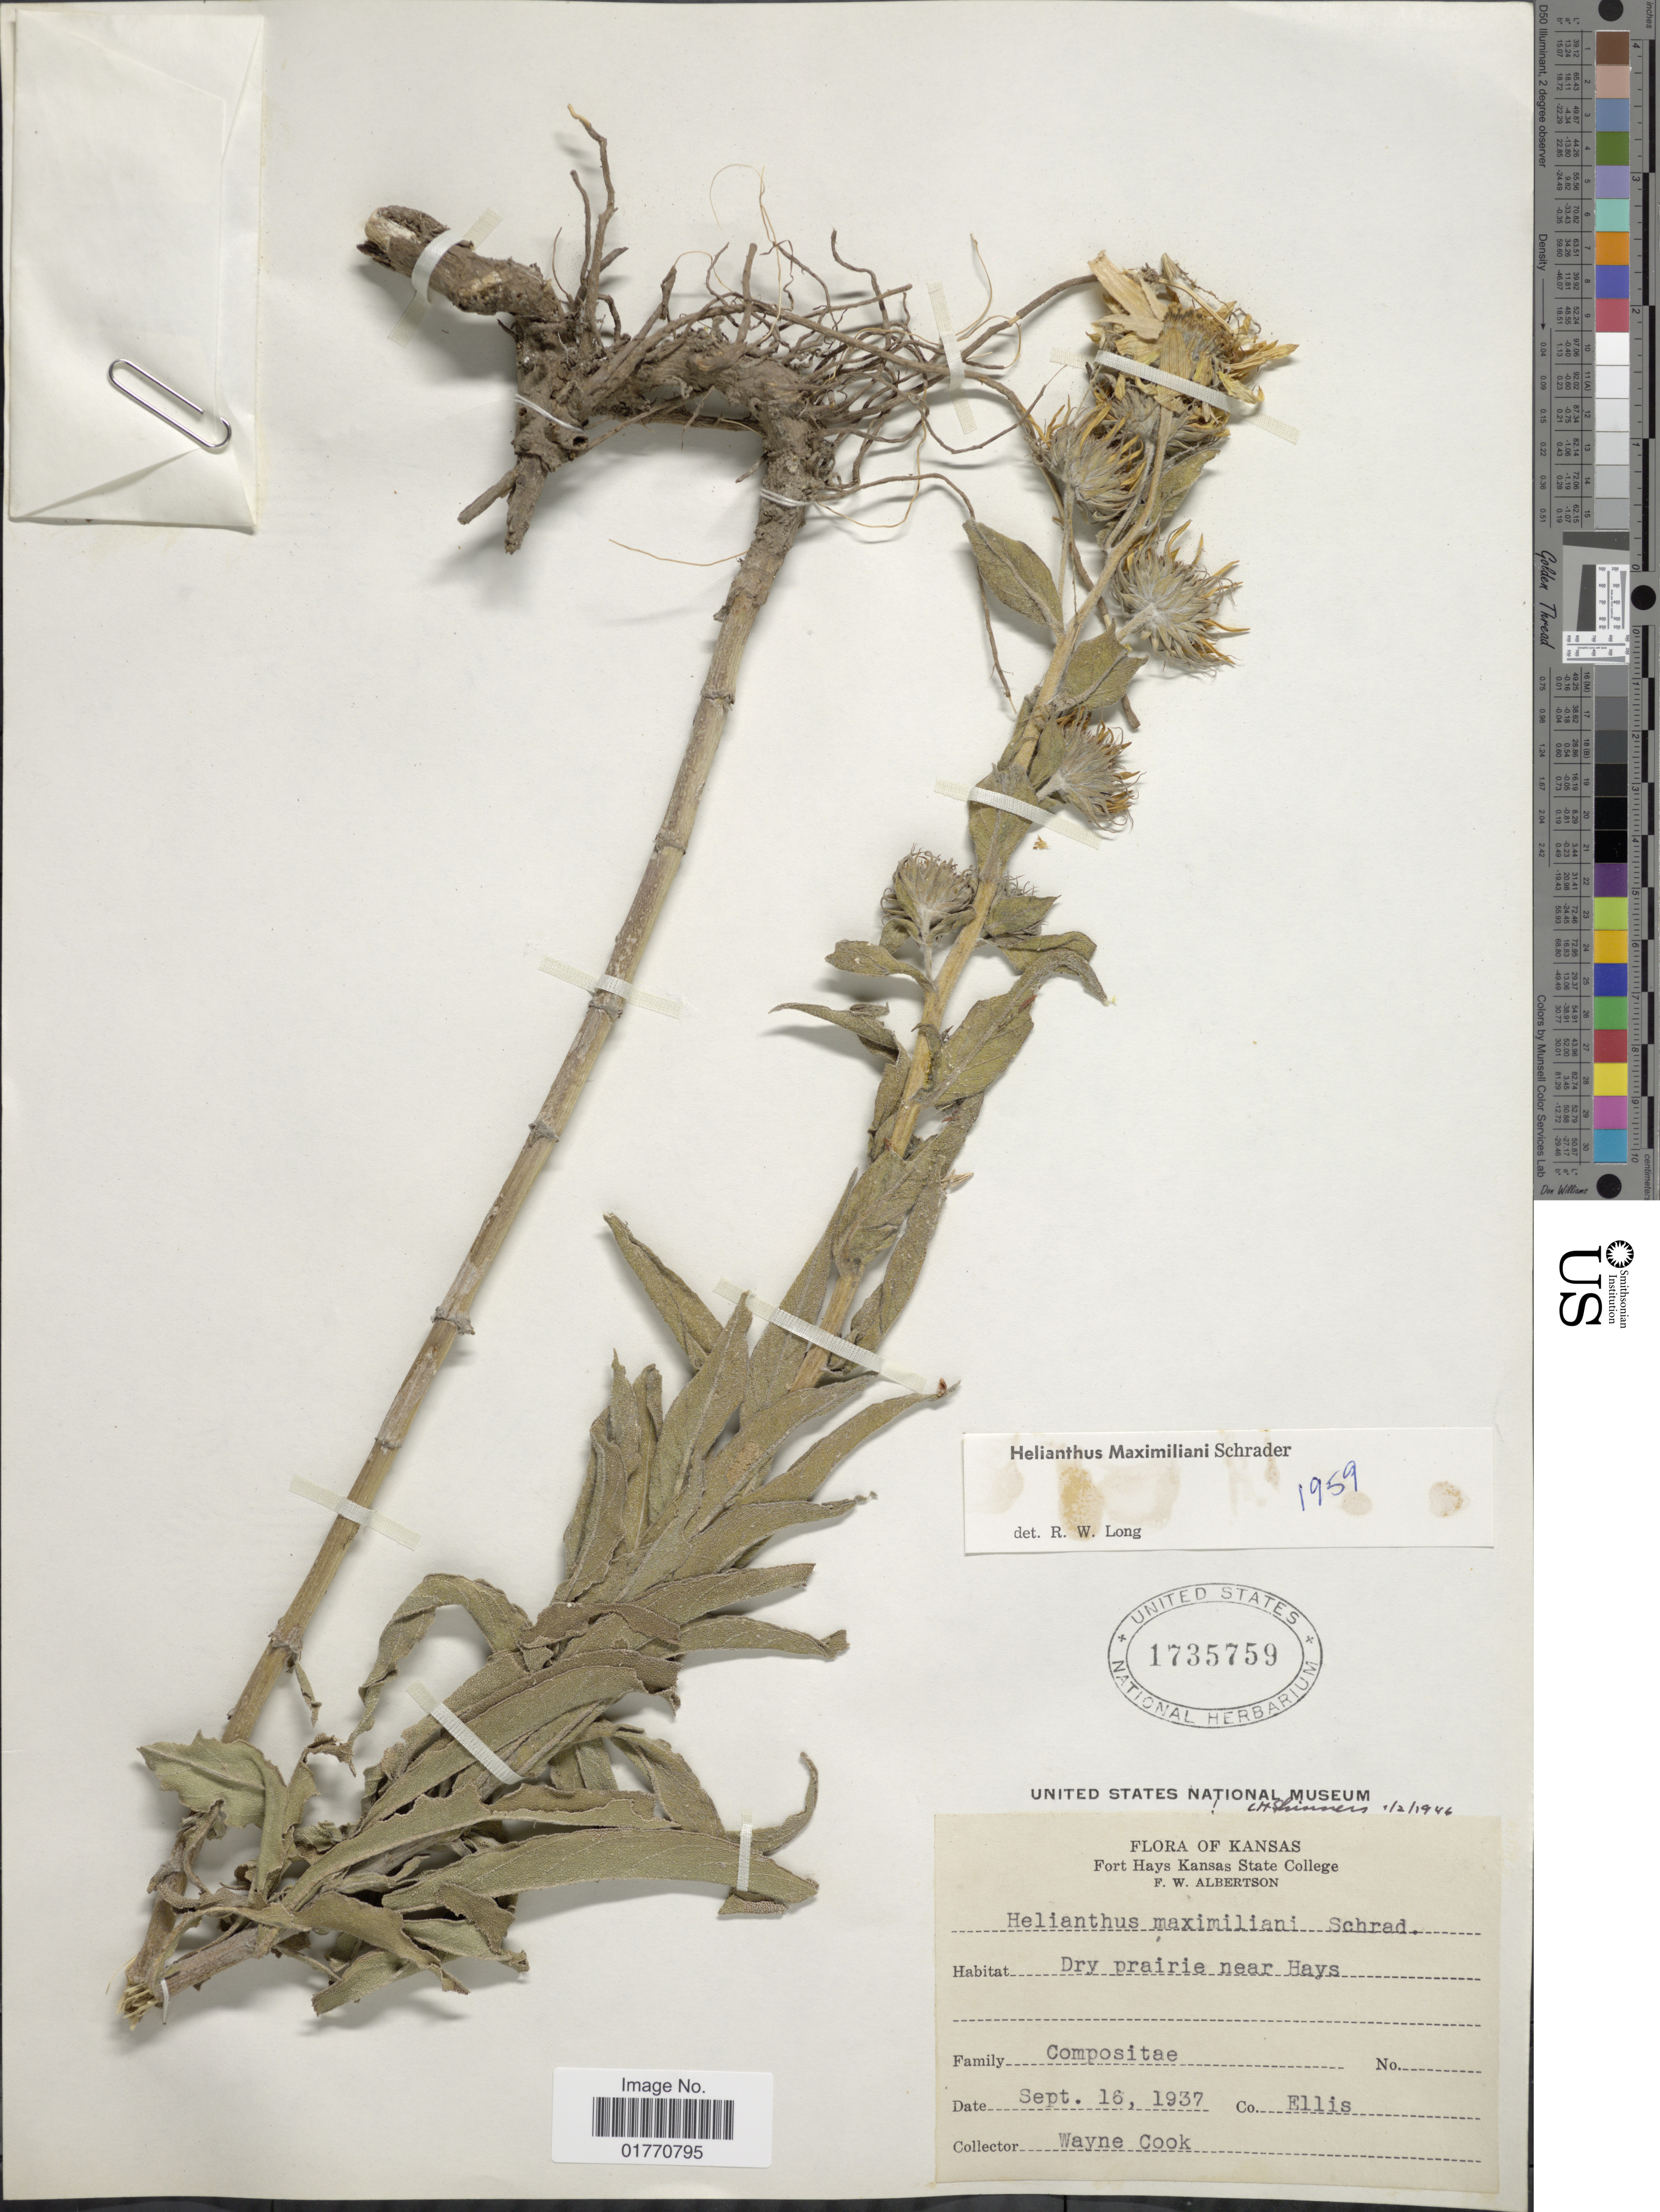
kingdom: Plantae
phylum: Tracheophyta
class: Magnoliopsida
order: Asterales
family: Asteraceae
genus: Helianthus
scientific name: Helianthus maximiliani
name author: Schrad.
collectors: W. J. Cook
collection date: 1937-09-16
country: United States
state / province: Kansas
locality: Fort Hays Kansas State College, F.W. Albertston, dry prairies near Hays, Co. Ellis.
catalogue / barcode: US 1735759